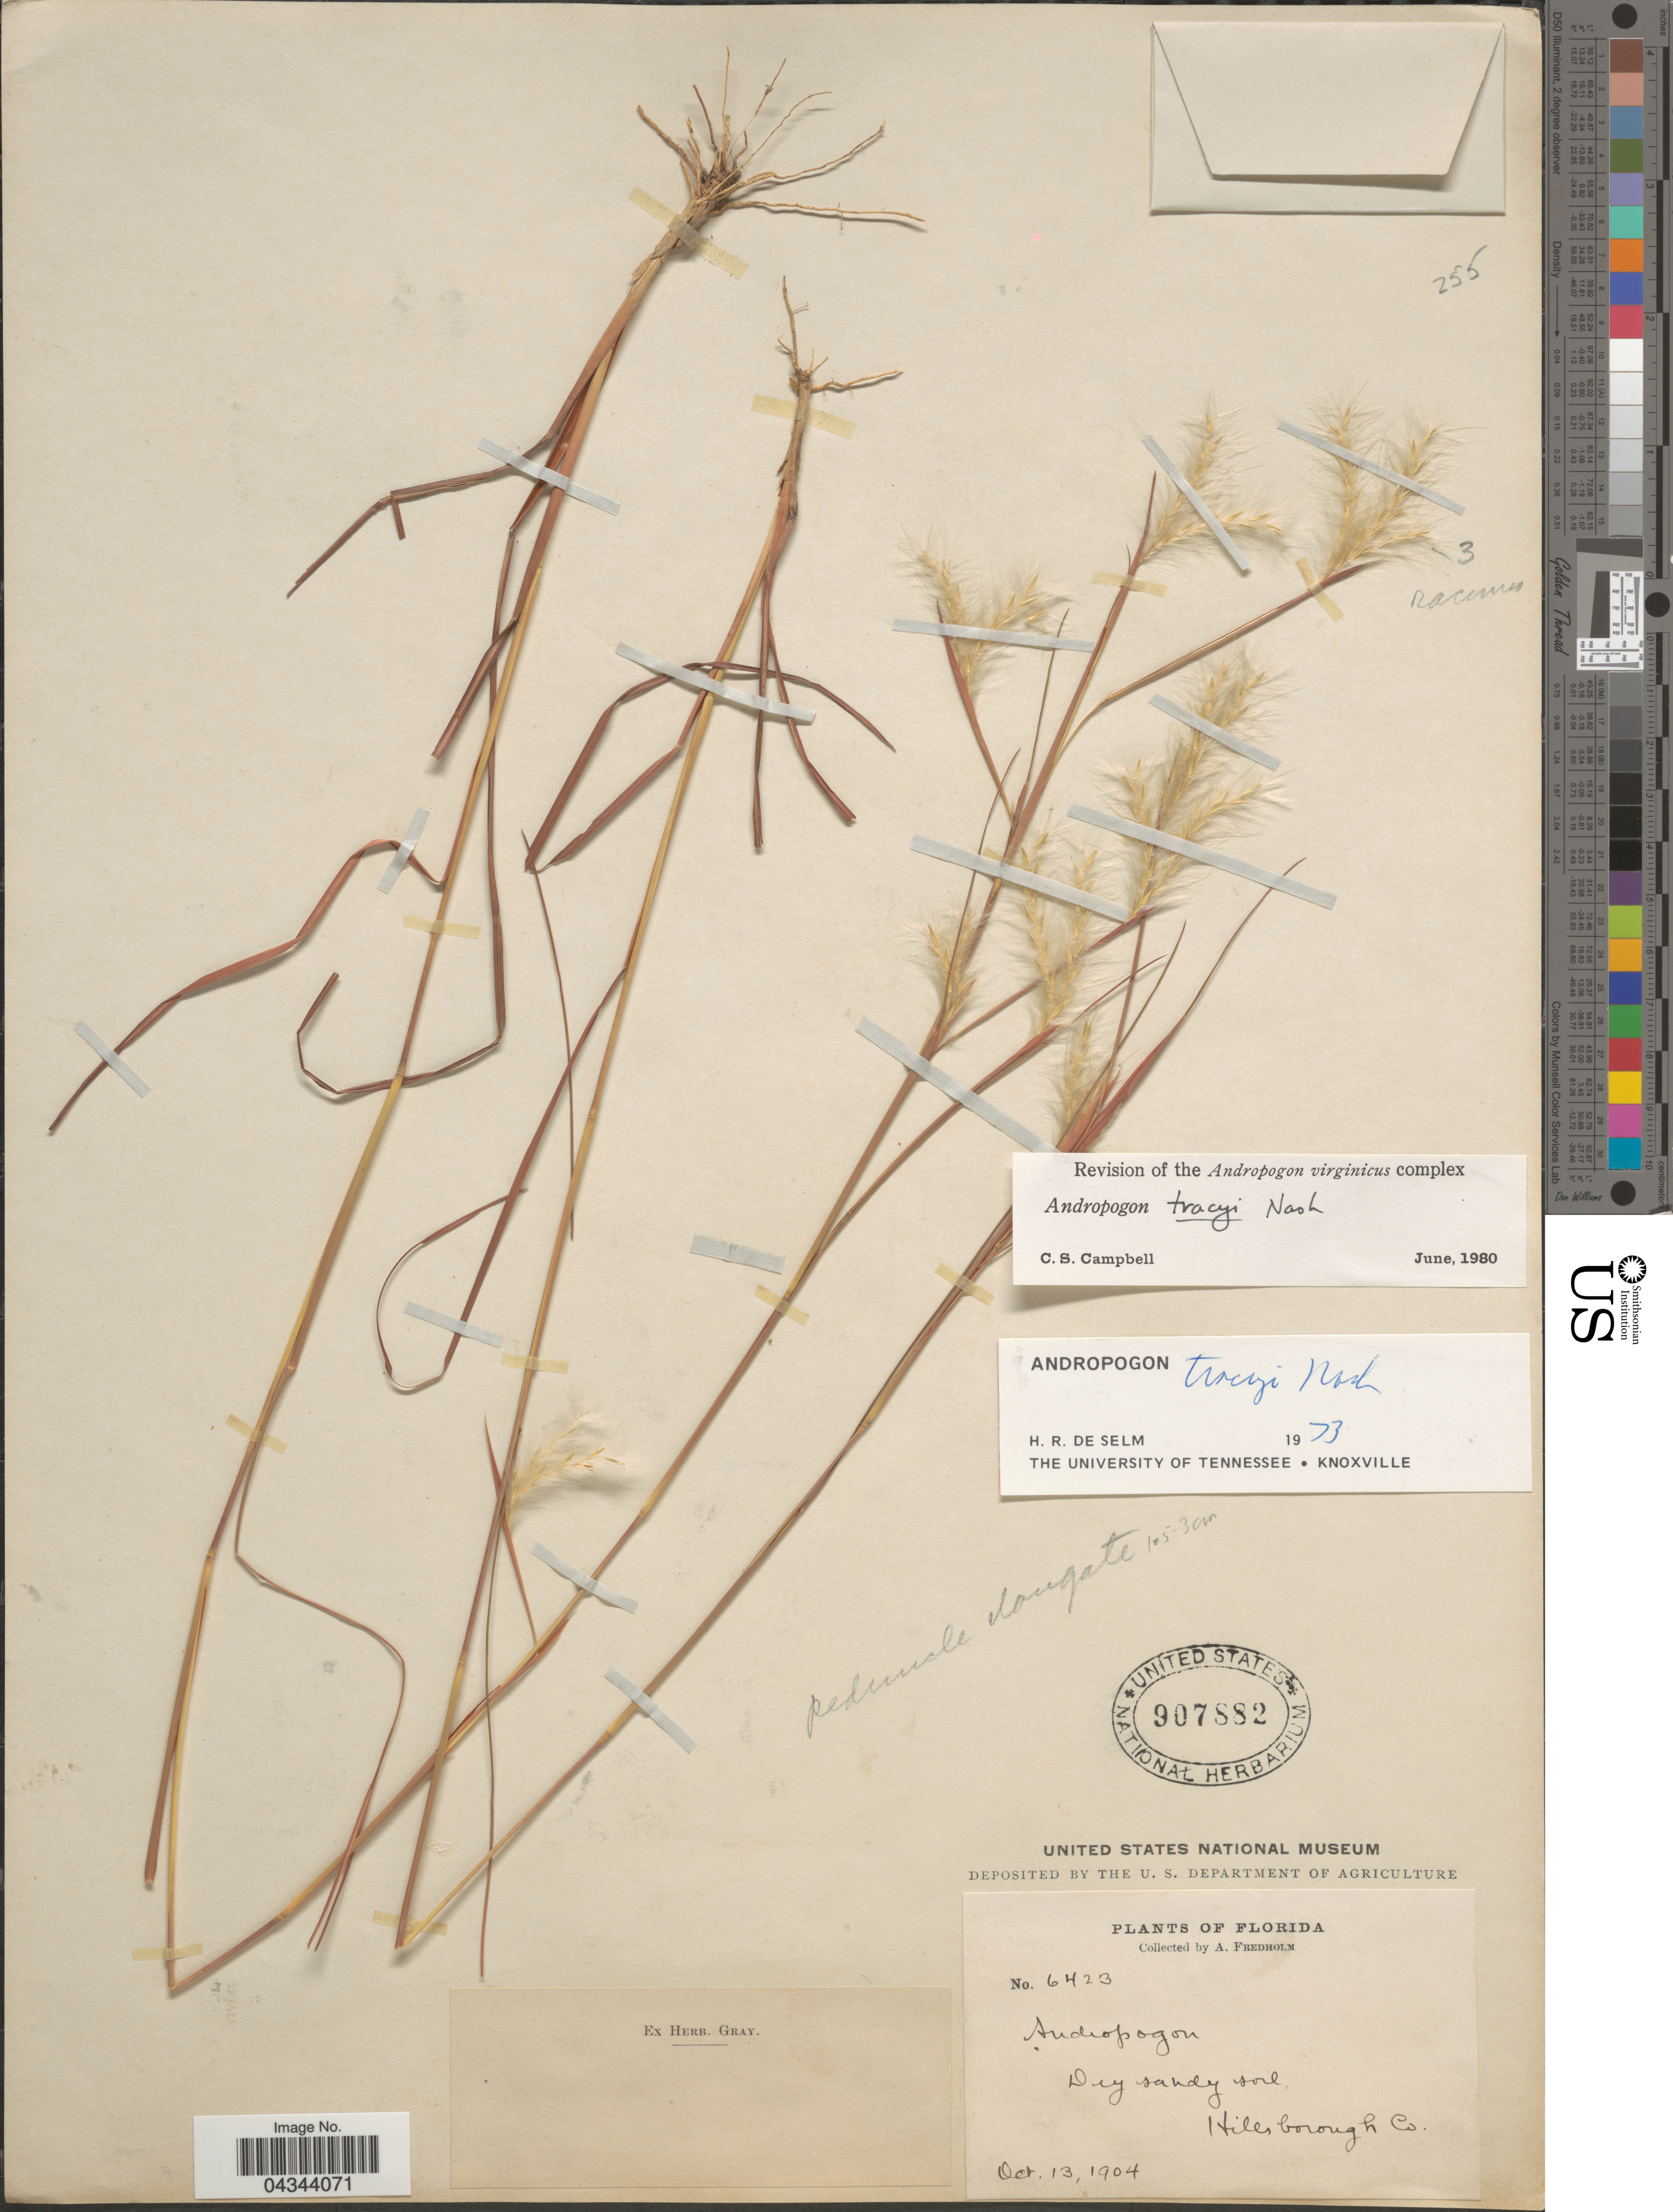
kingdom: Plantae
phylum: Tracheophyta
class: Liliopsida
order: Poales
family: Poaceae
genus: Andropogon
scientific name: Andropogon tracyi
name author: Nash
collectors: A. Fredholm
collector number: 6423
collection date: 1904-10-13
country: United States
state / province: Florida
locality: Hillsborough Co.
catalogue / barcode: US 907882